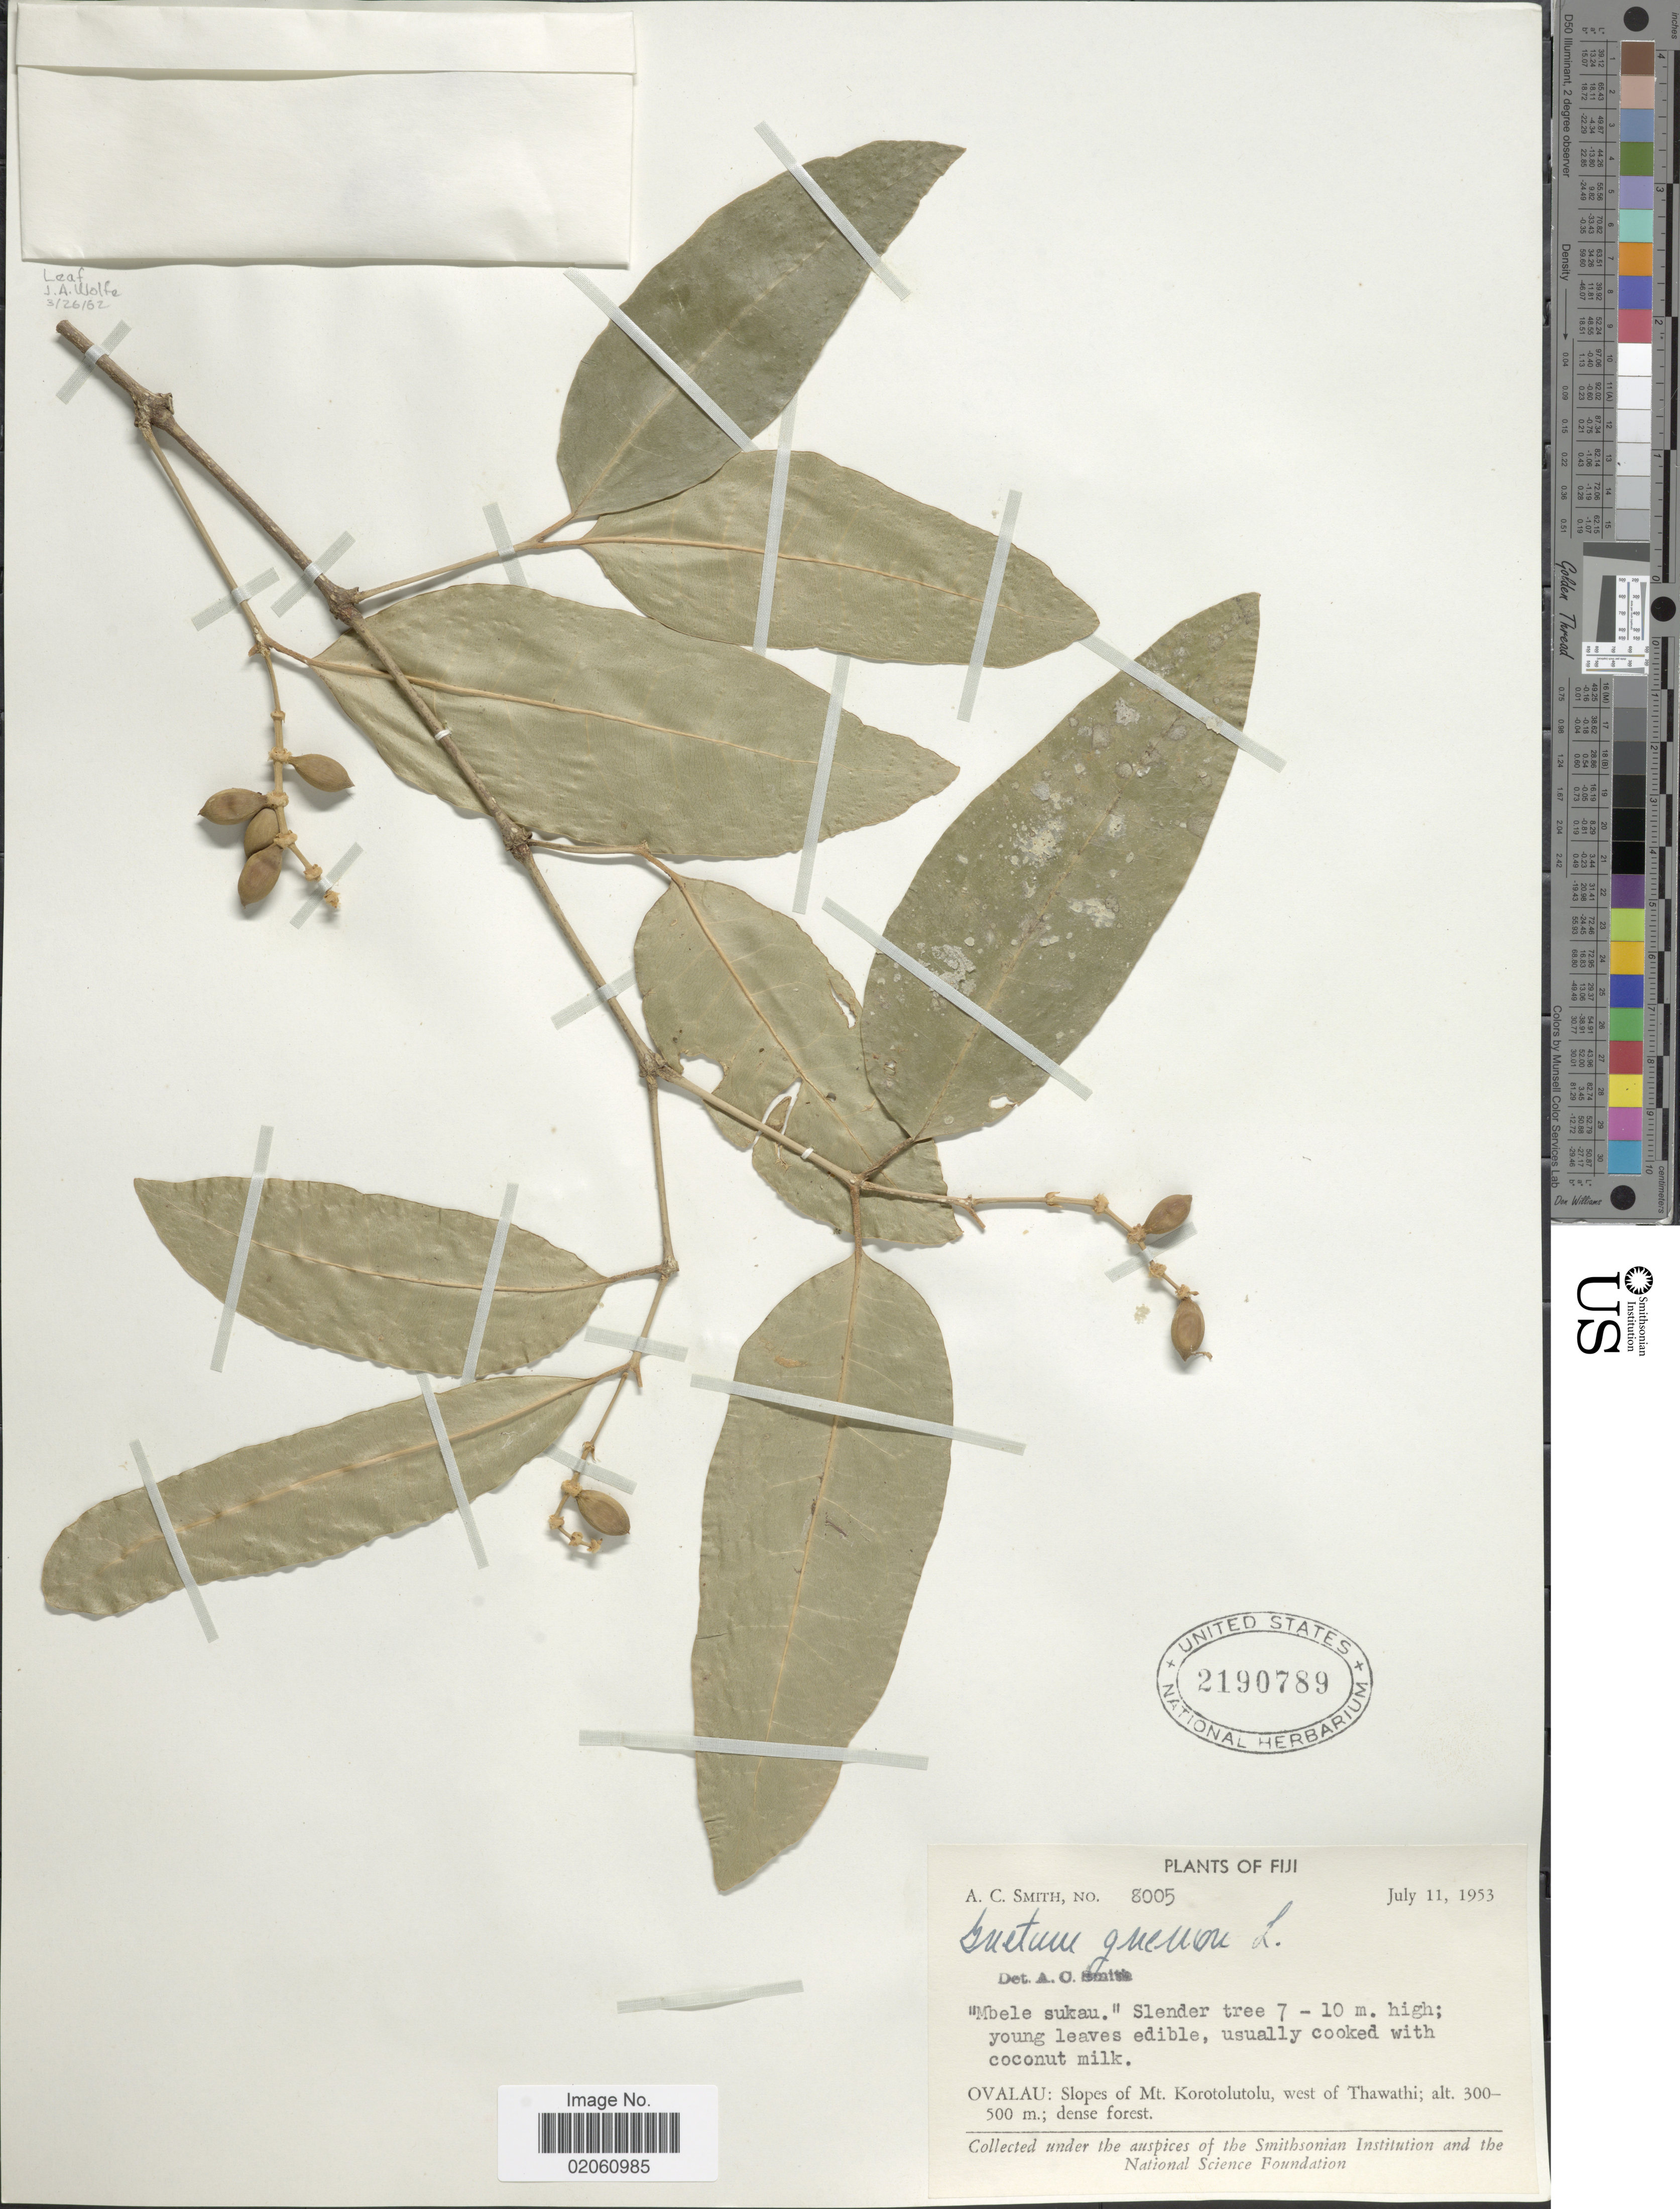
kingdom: Plantae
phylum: Tracheophyta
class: Gnetopsida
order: Gnetales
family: Gnetaceae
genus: Gnetum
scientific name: Gnetum gnemon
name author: L.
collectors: A. C. Smith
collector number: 8005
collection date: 1953-07-11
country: Fiji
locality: Ovalau: Slopes of Mt Korotolutolu, west of Thawathi; dense forest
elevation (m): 500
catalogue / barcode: US 2190789